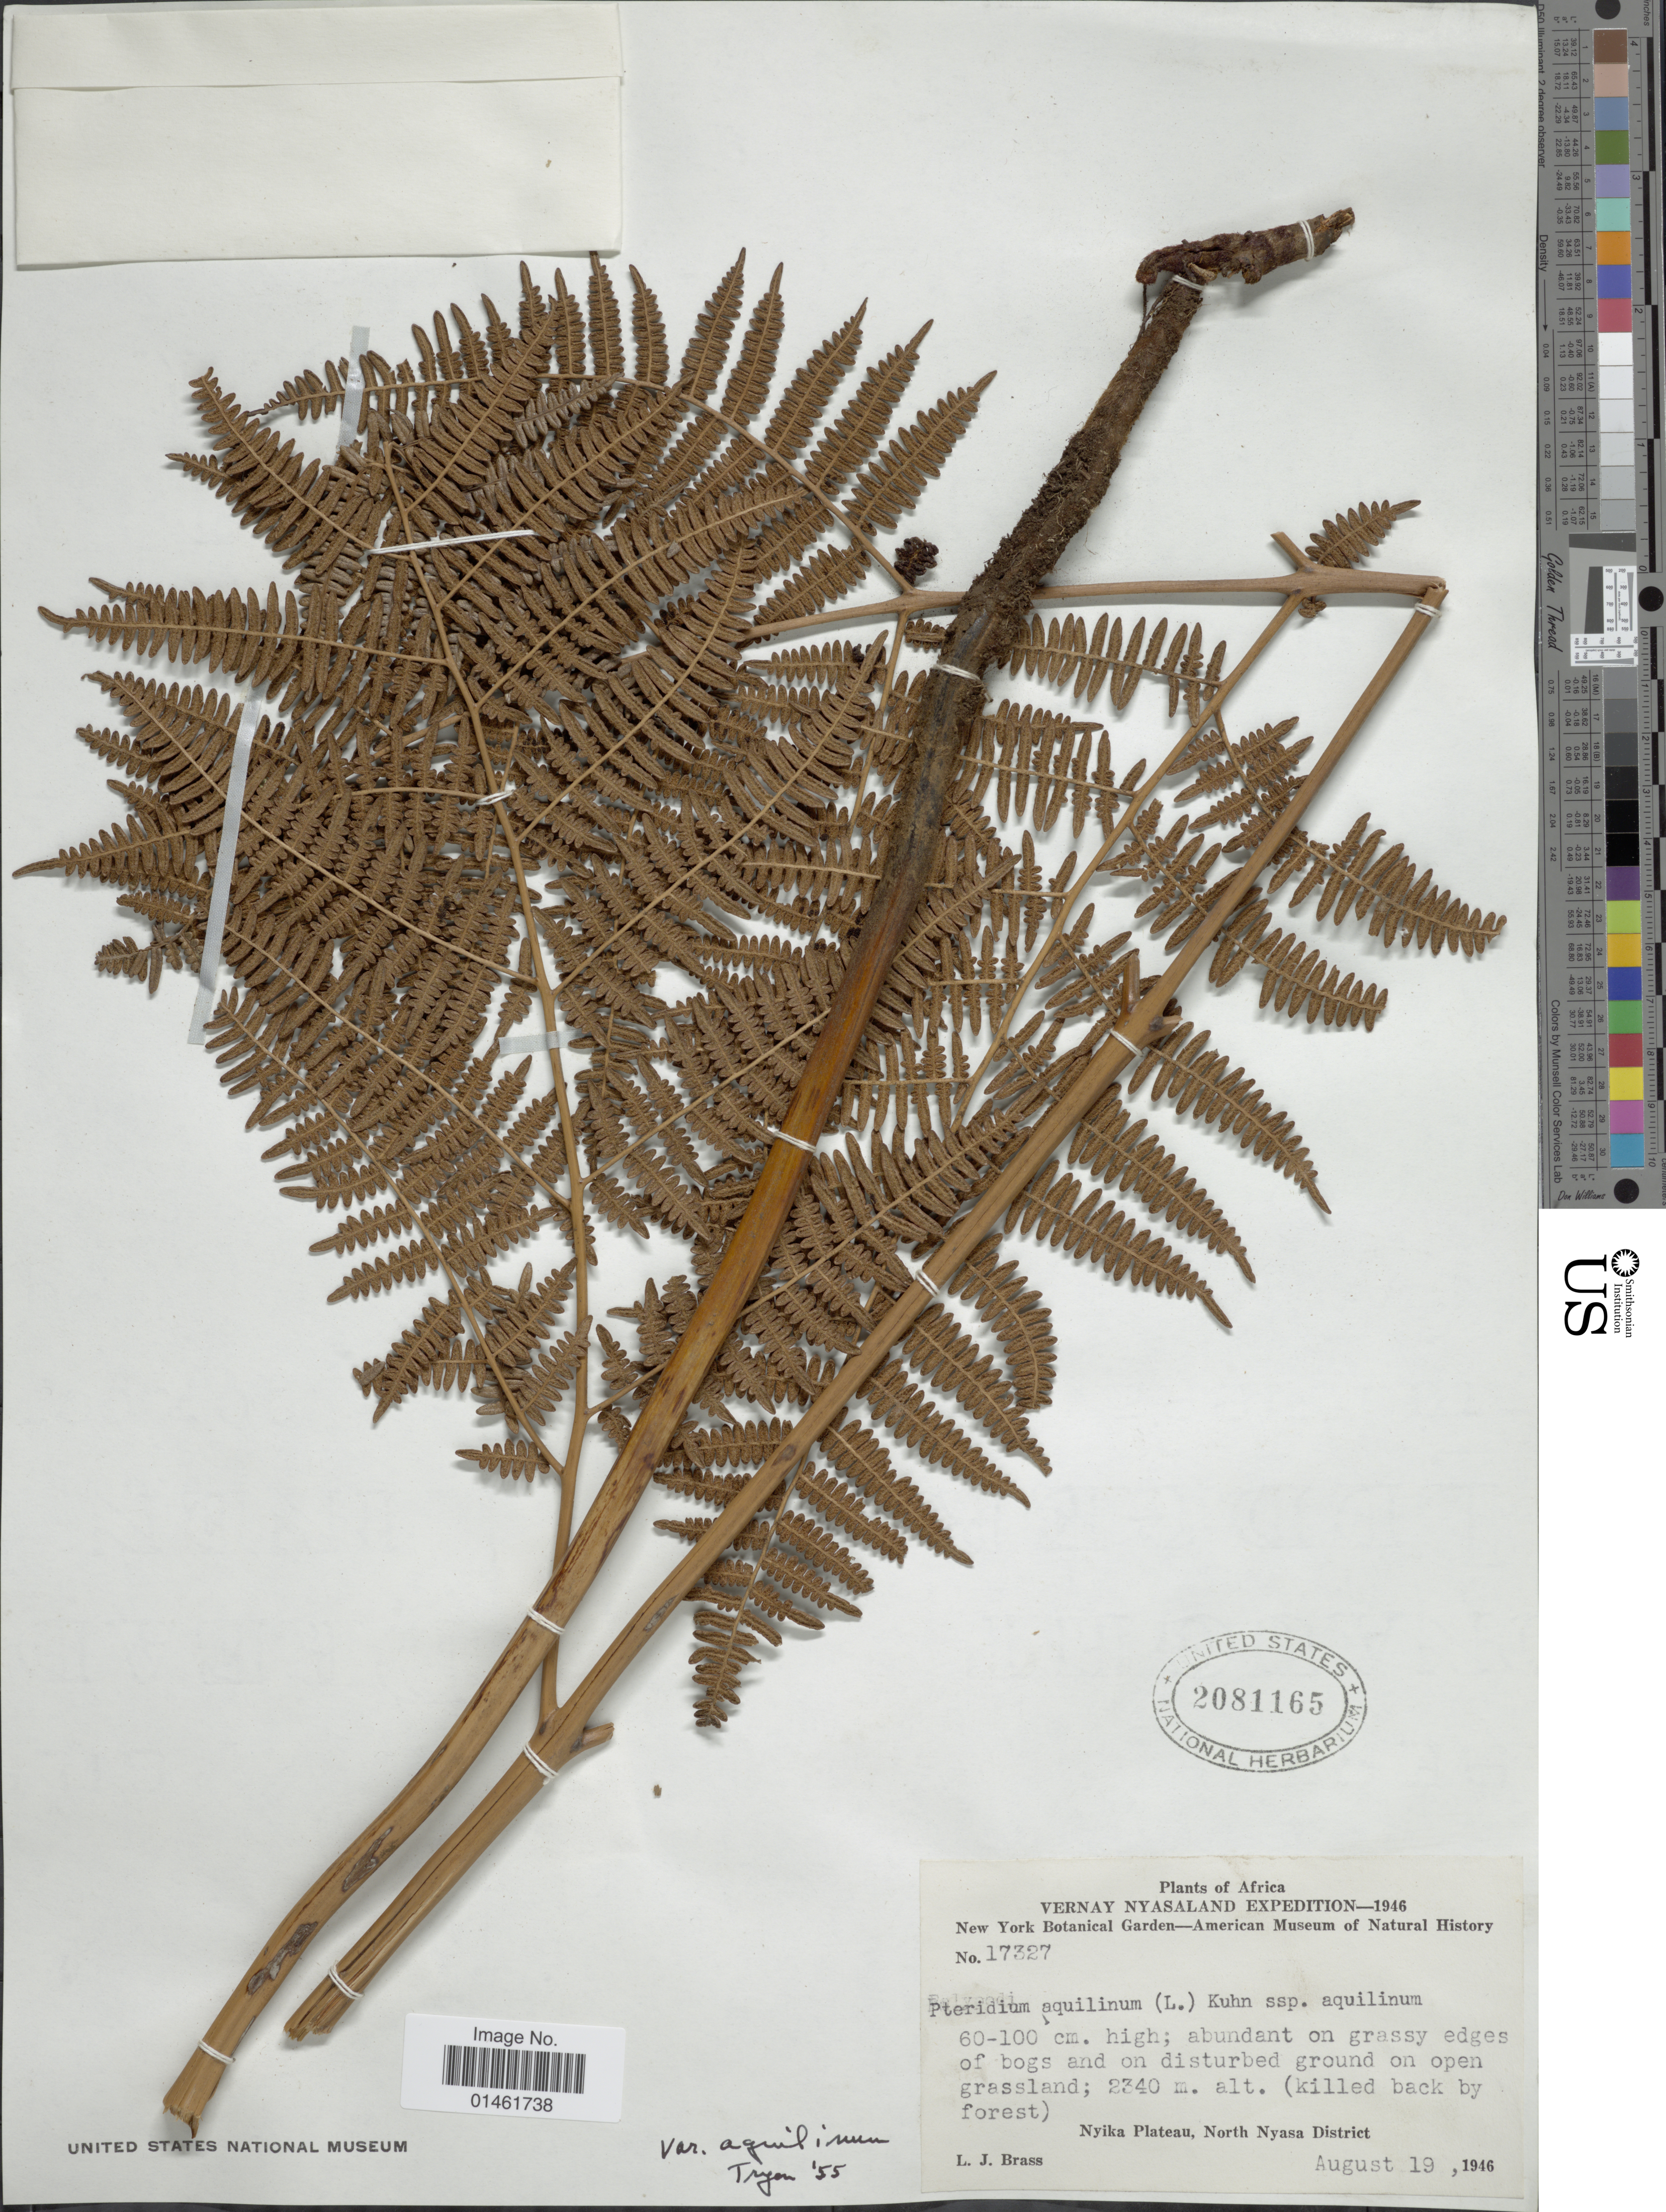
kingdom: Plantae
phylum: Tracheophyta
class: Polypodiopsida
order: Polypodiales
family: Dennstaedtiaceae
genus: Pteridium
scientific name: Pteridium aquilinum var. typicum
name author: R.M. Tryon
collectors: L. J. Brass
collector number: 17327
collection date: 1946-08-19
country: Malawi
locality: Nyika plateau, North Nyasa District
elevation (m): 2340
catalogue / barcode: US 2081165